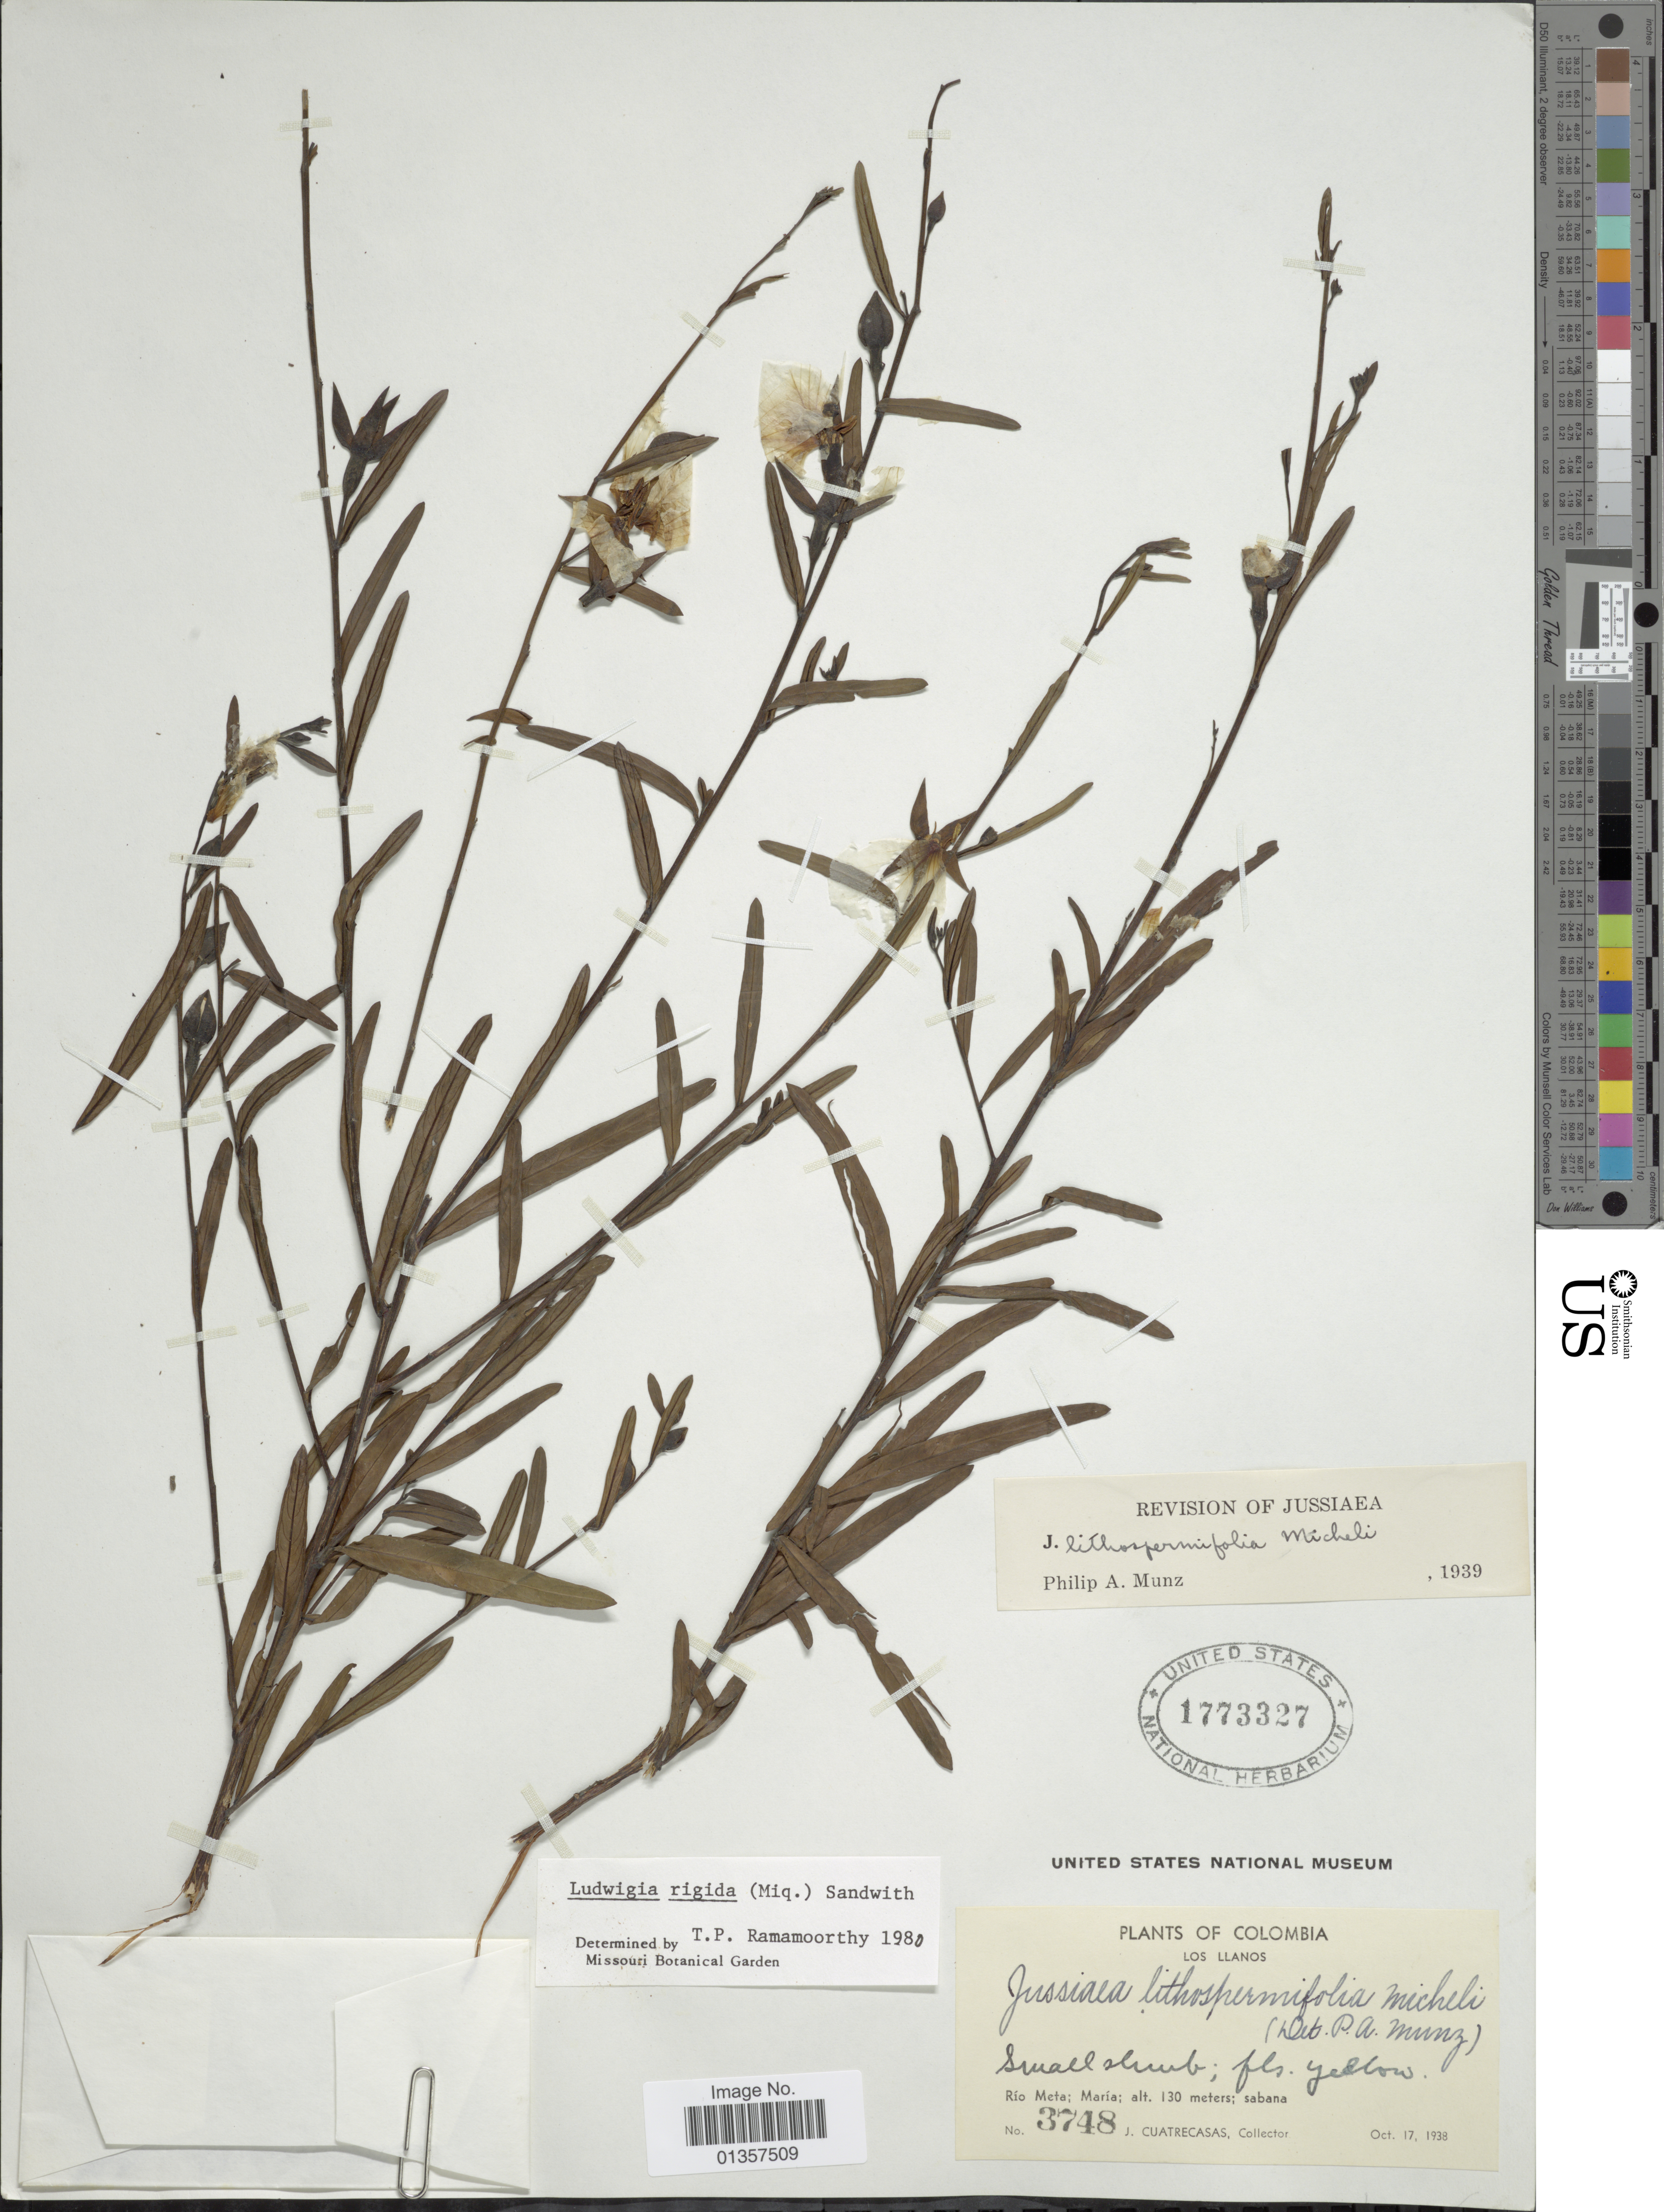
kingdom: Plantae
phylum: Tracheophyta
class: Magnoliopsida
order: Myrtales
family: Onagraceae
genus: Ludwigia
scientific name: Ludwigia rigida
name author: (Miq.) Sandwith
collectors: J. Cuatrecasas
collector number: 3748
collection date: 1938-10-17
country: Colombia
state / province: Meta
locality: Río Meta: María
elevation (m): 130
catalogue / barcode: US 1773327